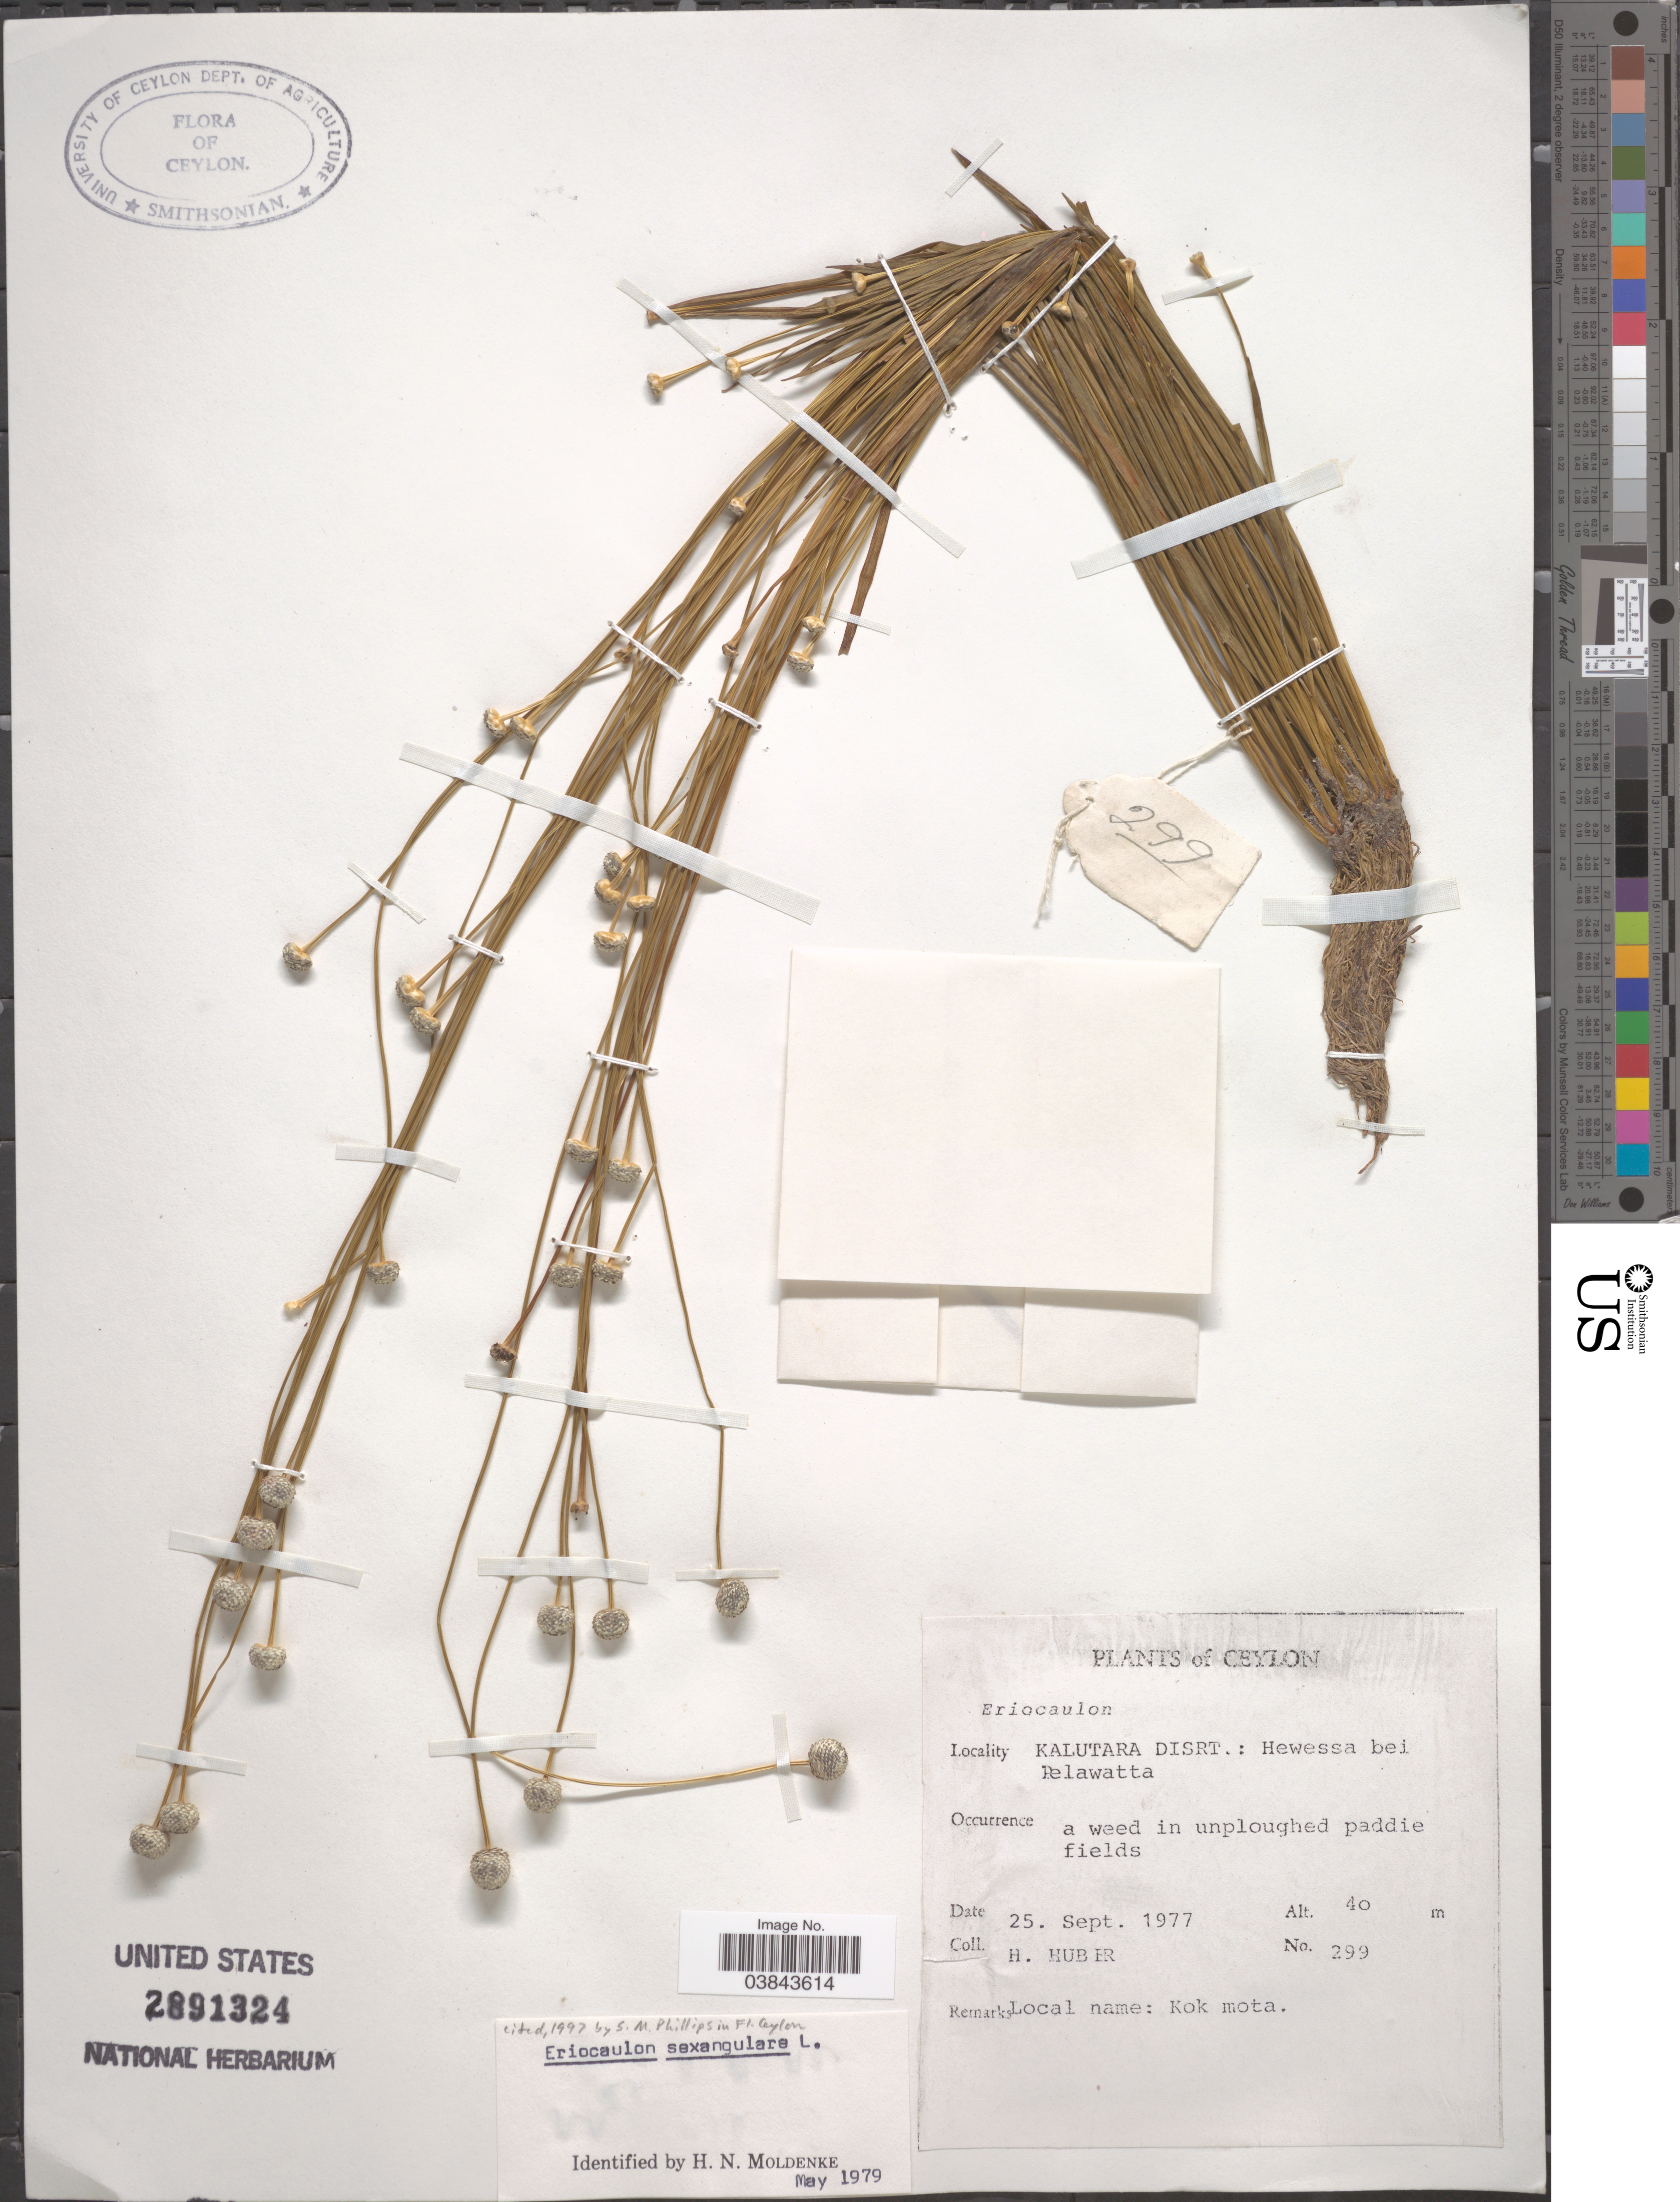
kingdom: Plantae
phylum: Tracheophyta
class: Liliopsida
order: Poales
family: Eriocaulaceae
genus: Eriocaulon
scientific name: Eriocaulon sexangulare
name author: L.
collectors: H. Huber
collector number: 299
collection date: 1977-09-25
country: Sri Lanka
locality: Ceylon. Kalutara Distr.: Hewessa bei Pelawatta.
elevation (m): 40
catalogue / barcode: US 2891324